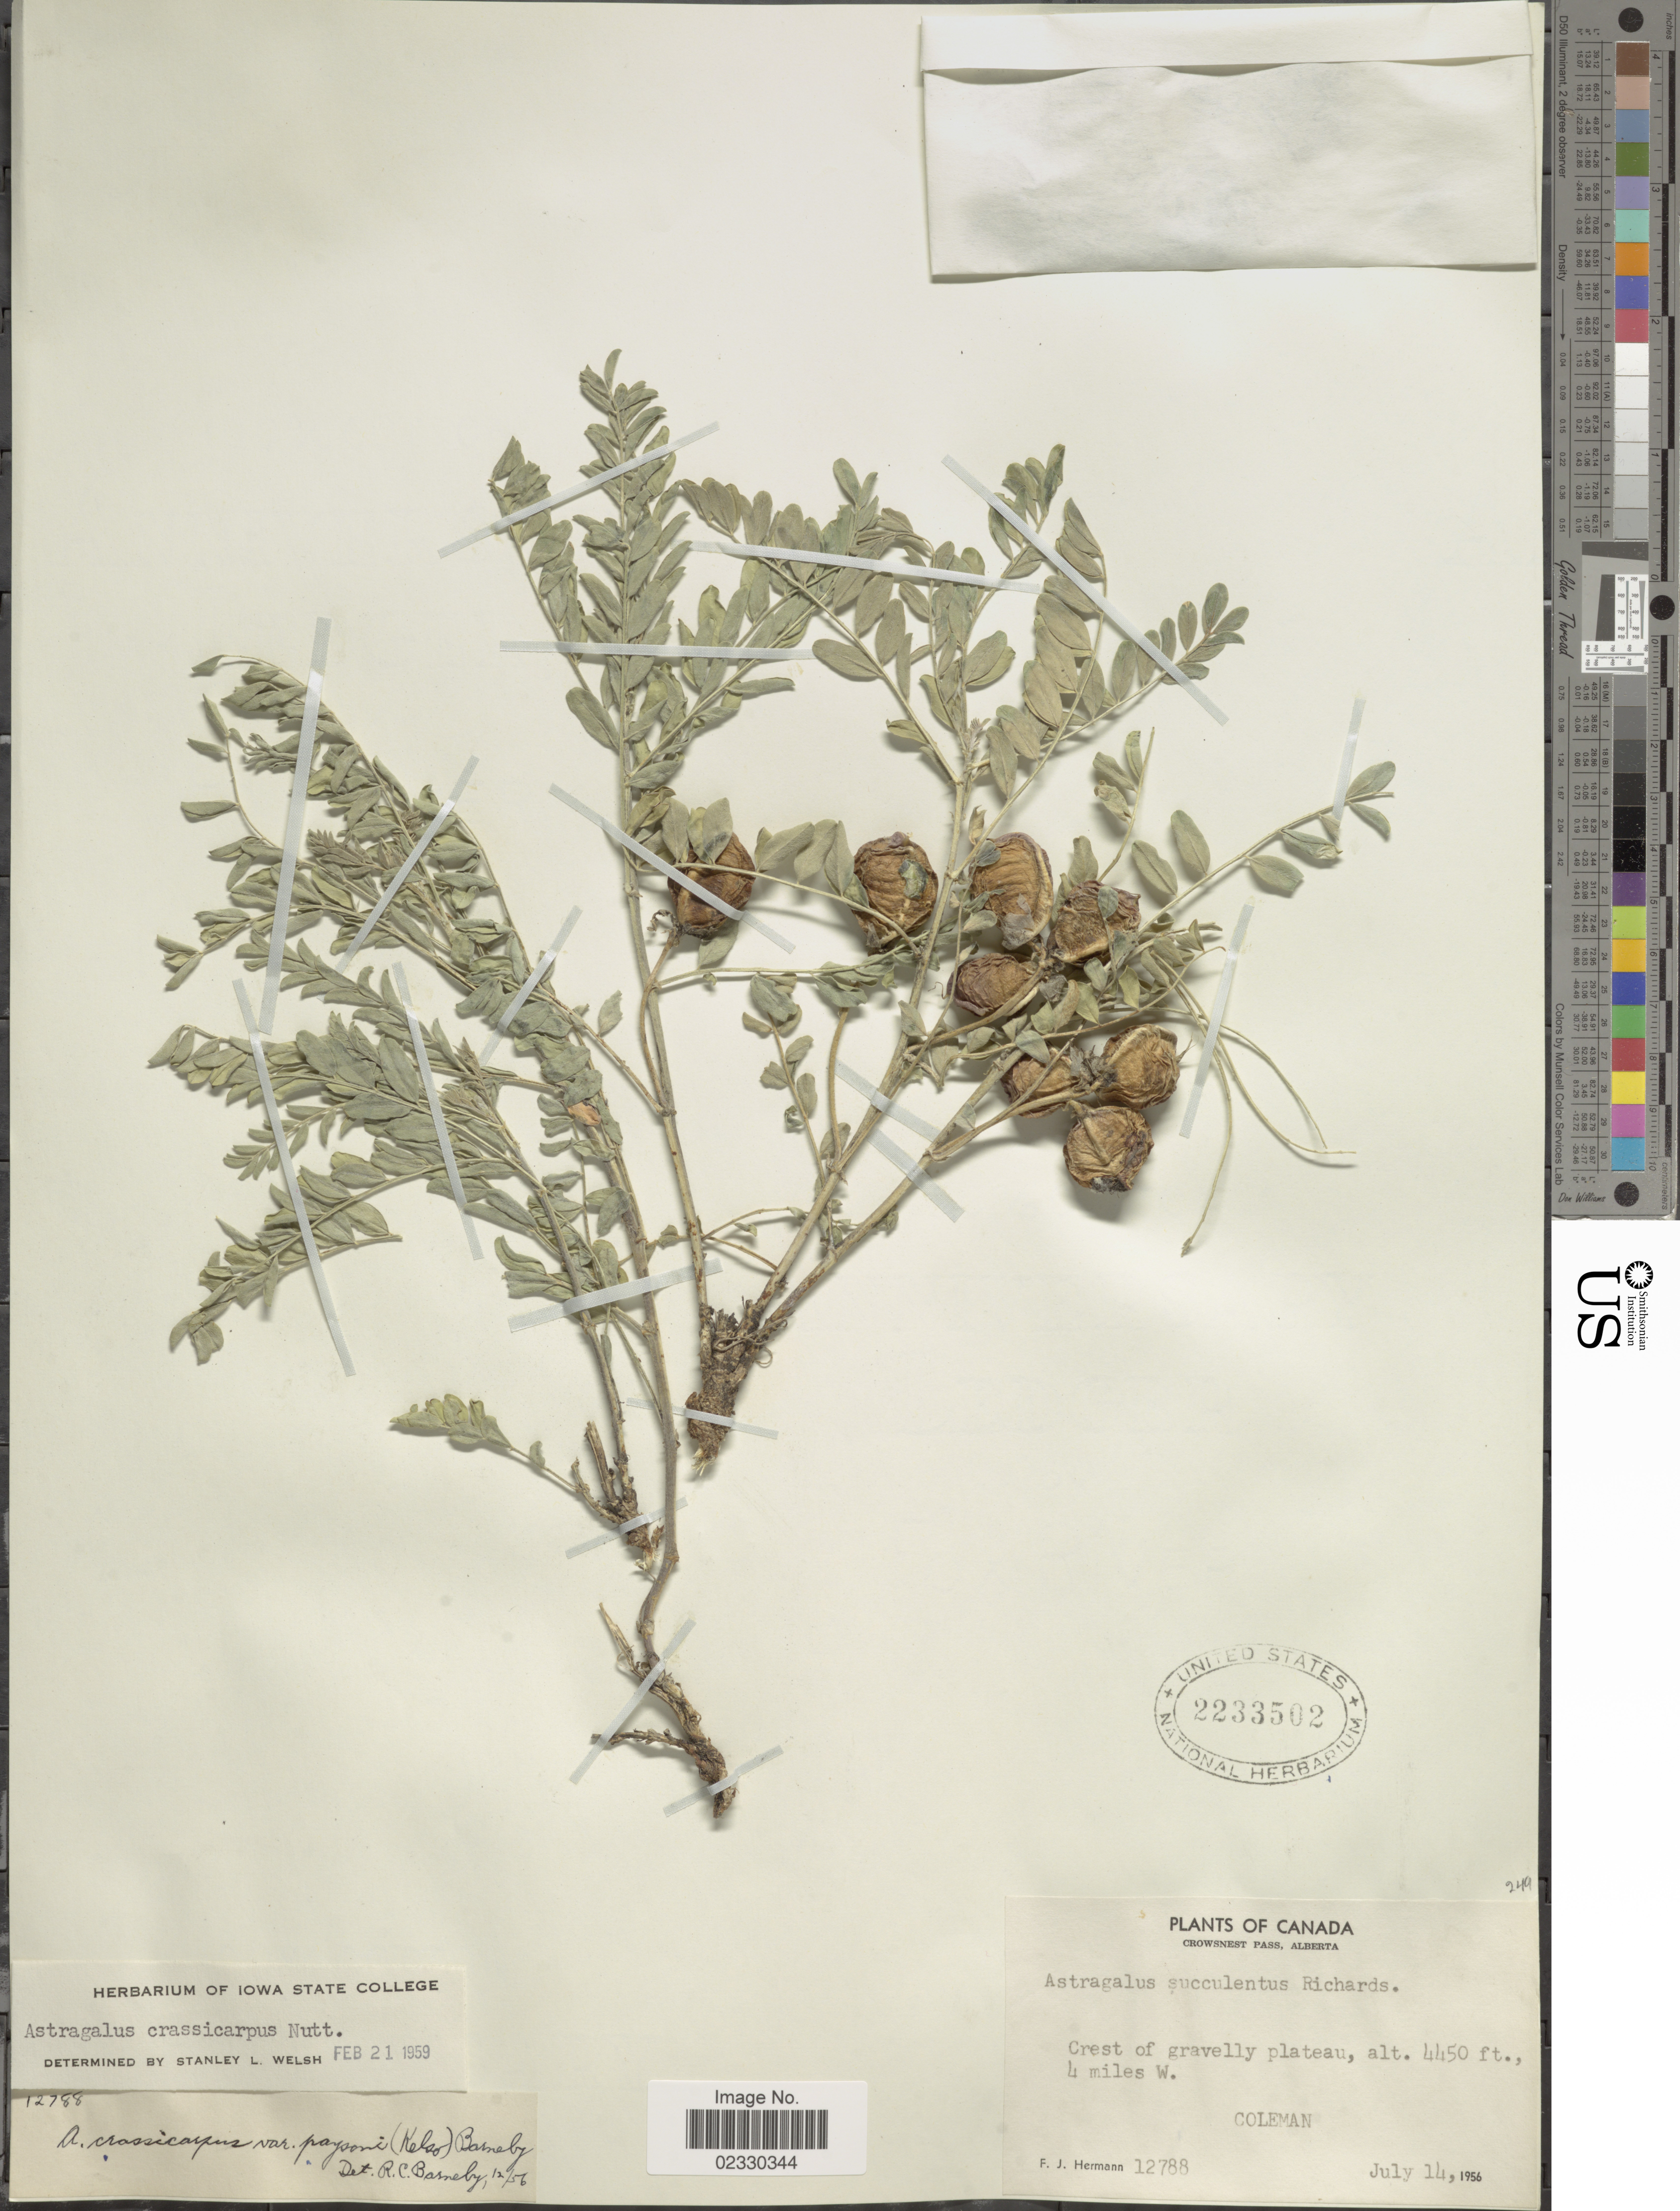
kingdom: Plantae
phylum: Tracheophyta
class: Magnoliopsida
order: Fabales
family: Fabaceae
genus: Astragalus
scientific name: Astragalus crassicarpus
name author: Nutt.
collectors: F. J. Hermann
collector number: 12788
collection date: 1956-07-14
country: Canada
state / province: Alberta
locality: Crownsnest Pass, Crest of gravelly plateau, 4 miles W. Coleman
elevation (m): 1356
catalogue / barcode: US 2233502